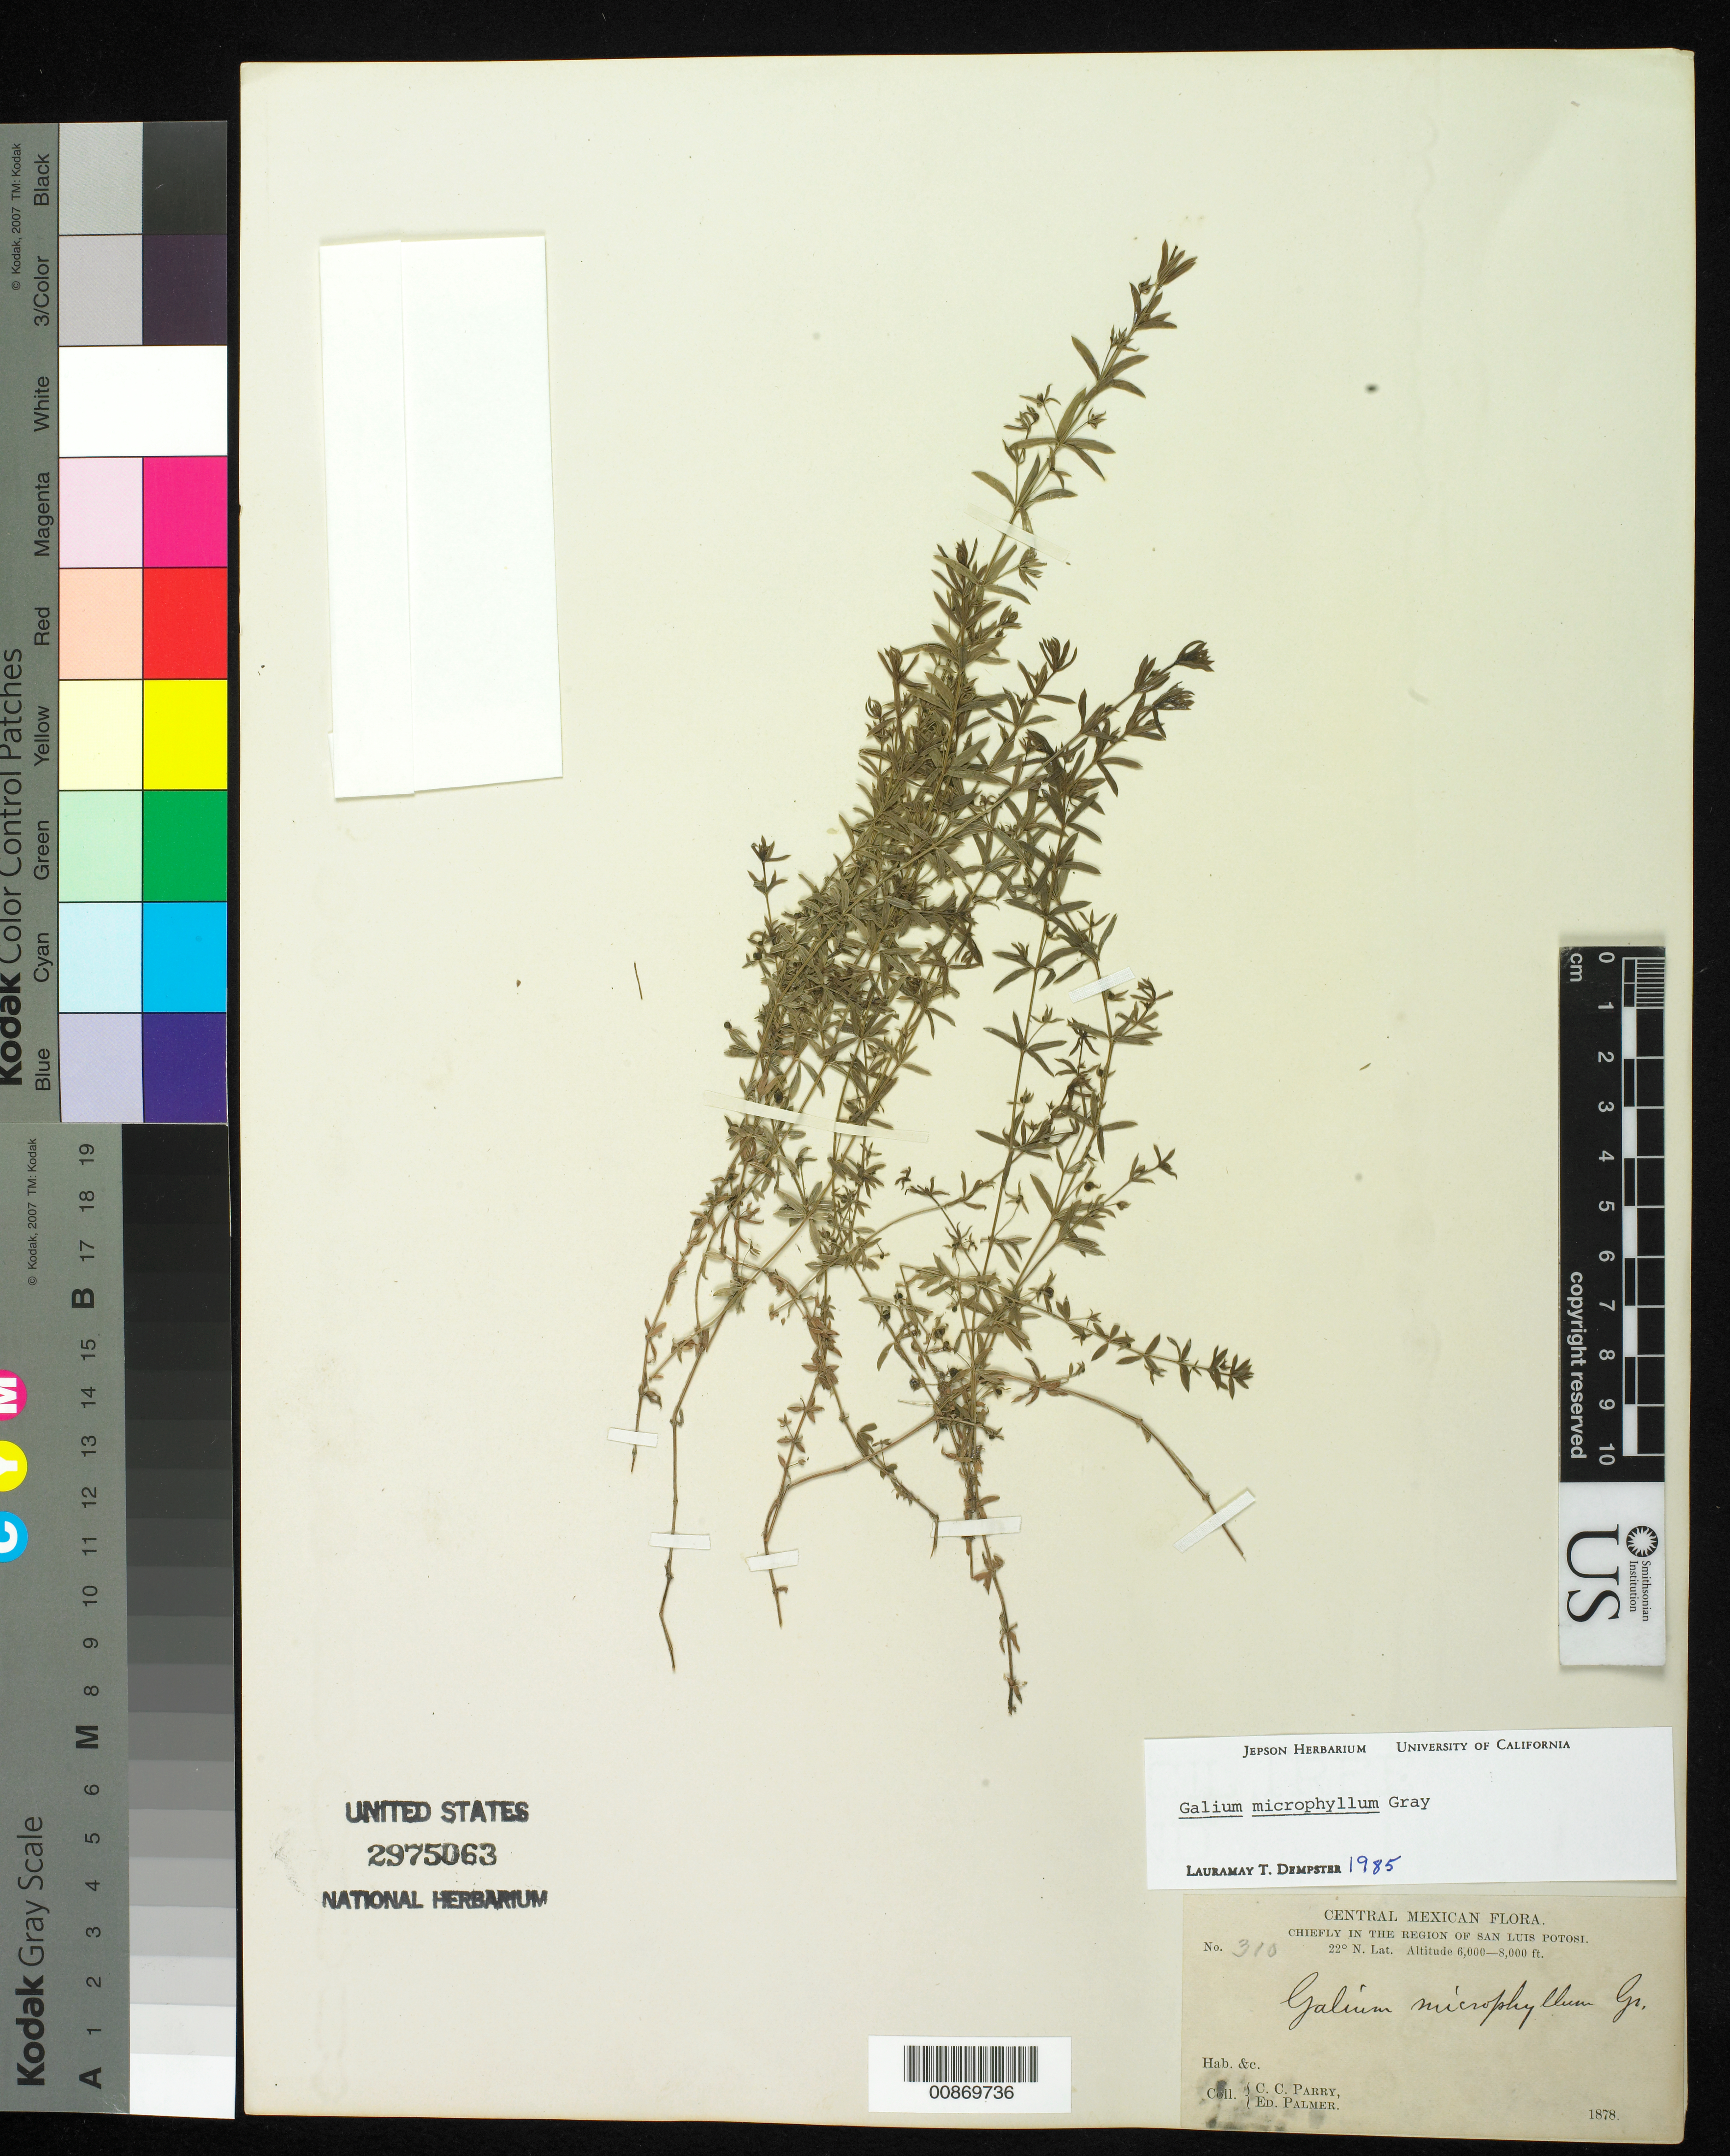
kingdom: Plantae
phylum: Tracheophyta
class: Magnoliopsida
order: Gentianales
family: Rubiaceae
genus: Galium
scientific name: Galium microphyllum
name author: A. Gray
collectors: C. C. Parry & E. Palmer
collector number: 310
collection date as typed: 1878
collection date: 1878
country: Mexico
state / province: San Luis Potosí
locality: Chiefly in the region of San Luis Potosí.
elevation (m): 1829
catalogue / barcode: US 2975063